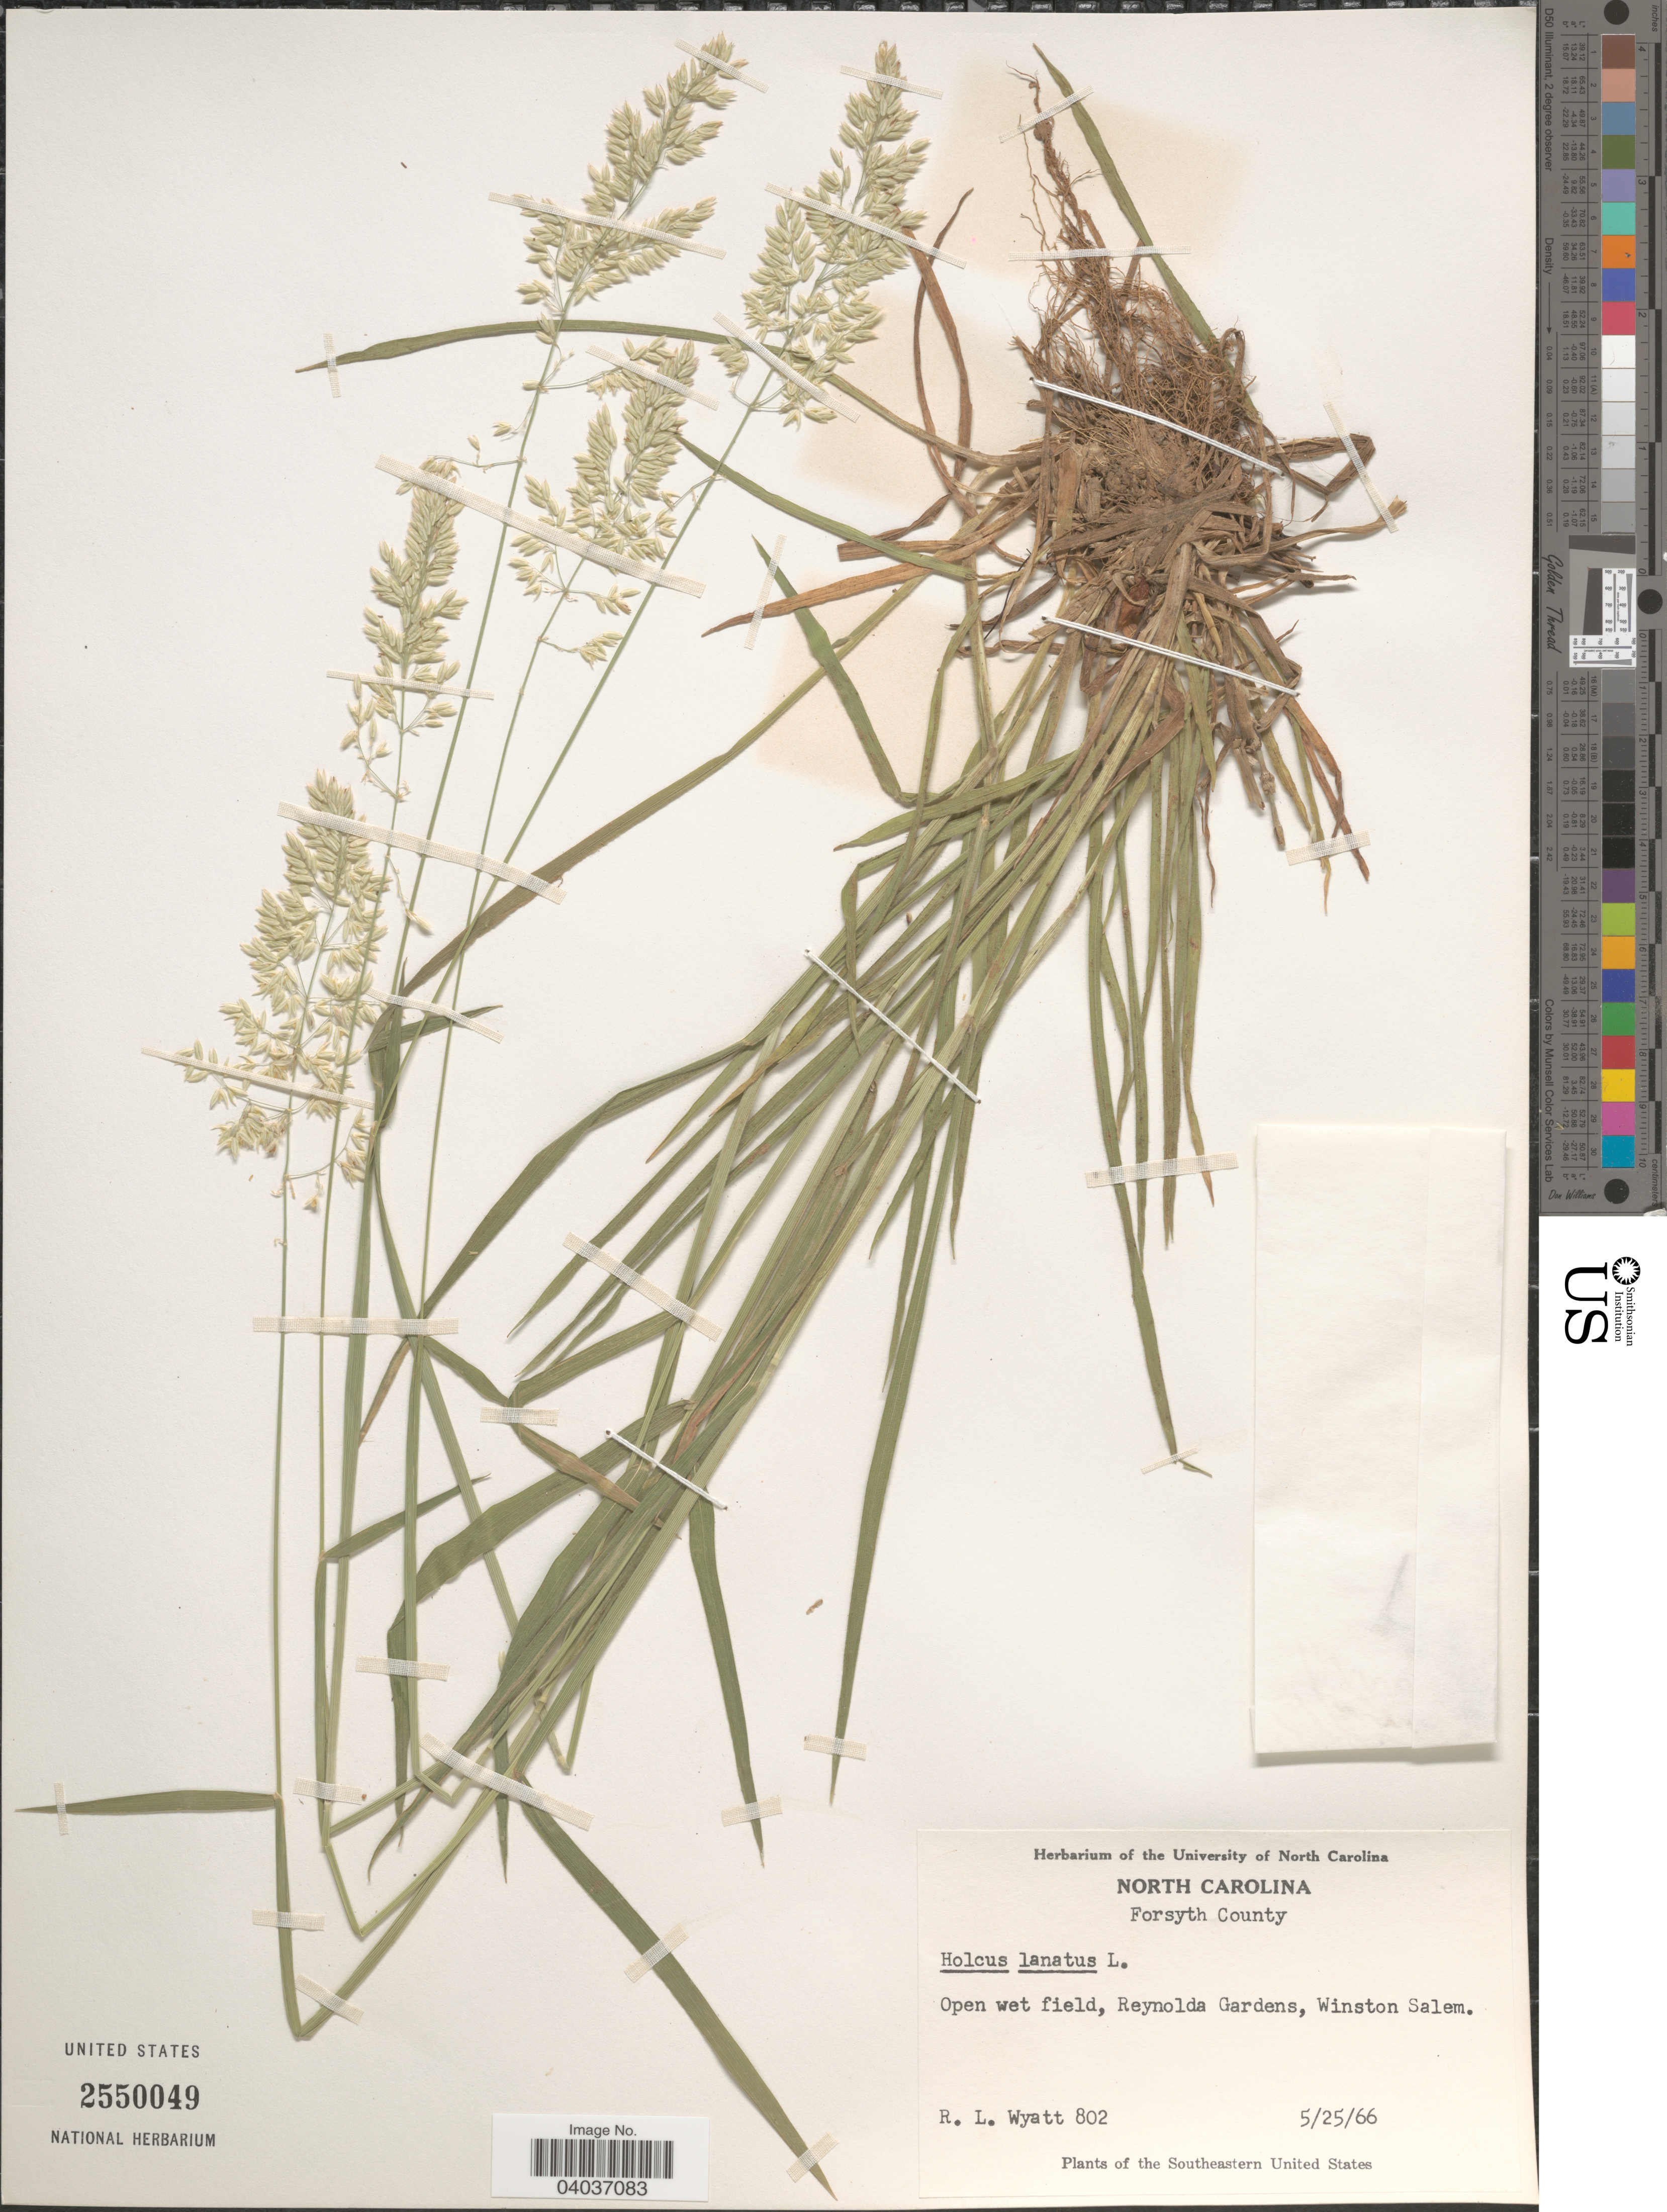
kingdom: Plantae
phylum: Tracheophyta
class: Liliopsida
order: Poales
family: Poaceae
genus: Holcus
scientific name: Holcus lanatus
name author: L.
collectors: R. Wyatt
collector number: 802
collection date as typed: Transcribed d/m/y: 25/5/66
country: United States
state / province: North Carolina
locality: Forsyth County. Reynolda Gardens, Winston Salem. The Southeastern United States.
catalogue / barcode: US 2550049